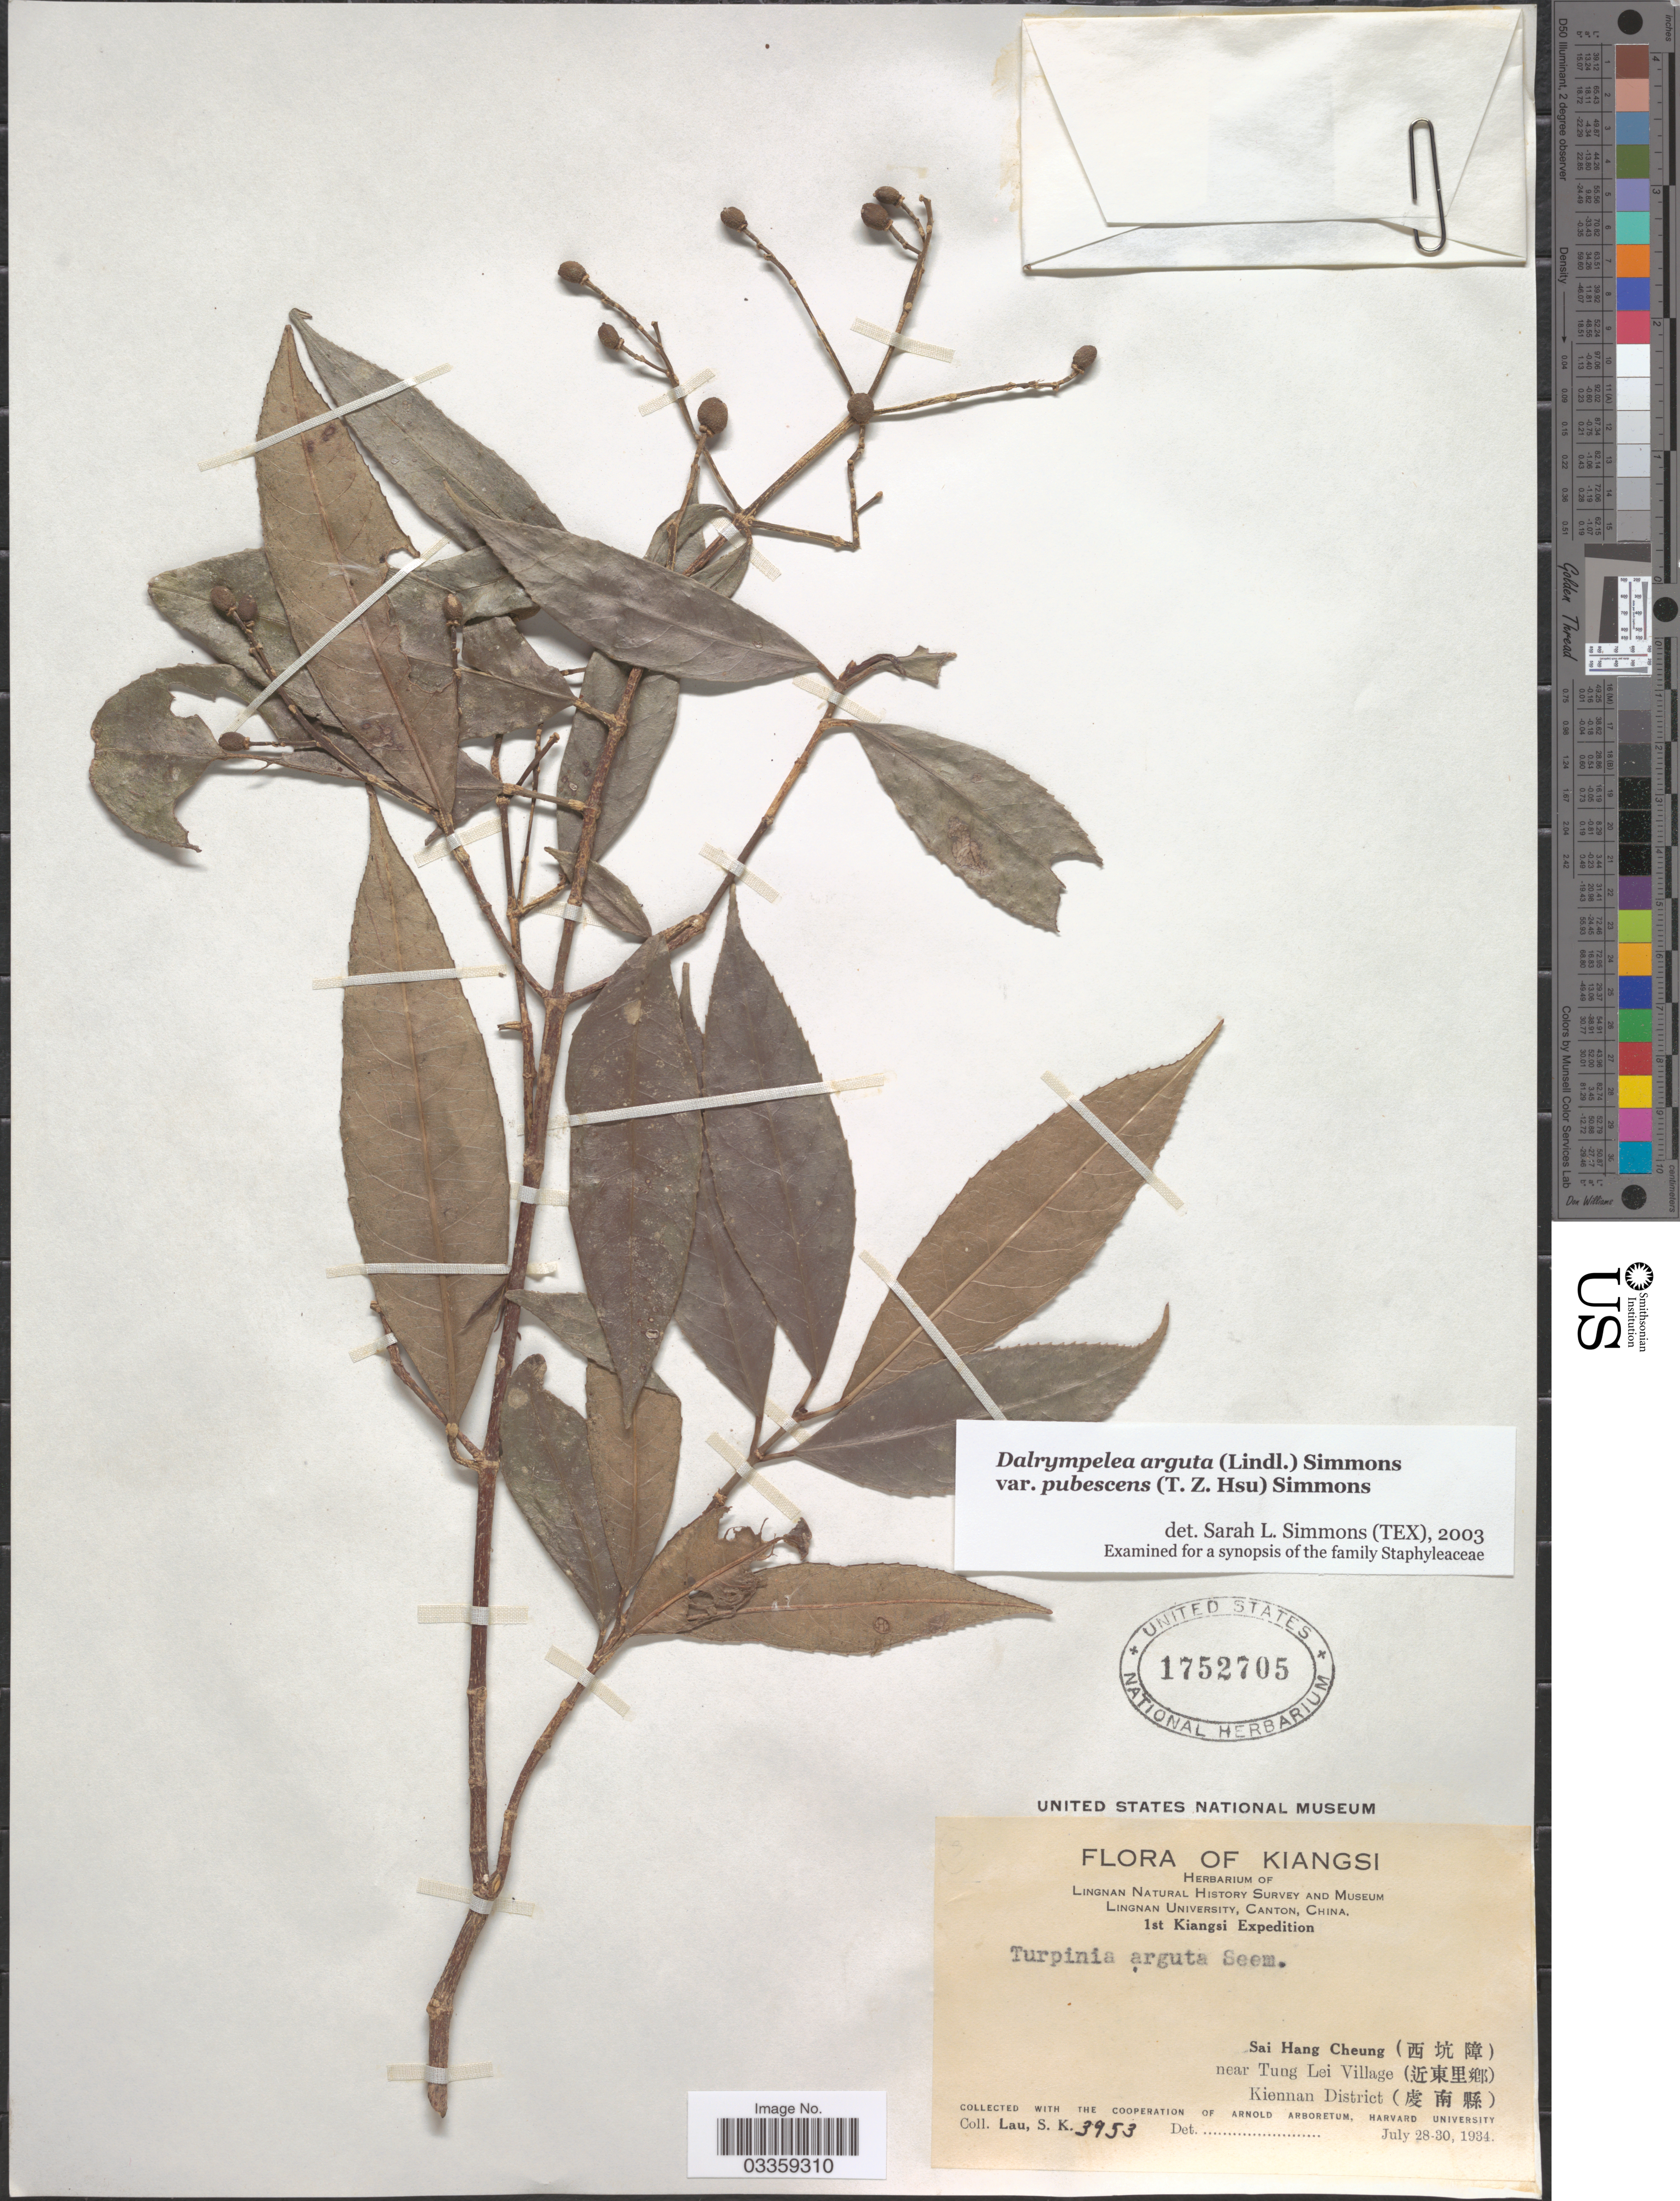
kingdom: Plantae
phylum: Tracheophyta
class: Magnoliopsida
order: Crossosomatales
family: Staphyleaceae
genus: Turpinia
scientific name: Turpinia arguta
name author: (Lindl.) Seem.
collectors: S. K. Lau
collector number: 3953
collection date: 1934-07-28/1934-07-30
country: China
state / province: Jiangxi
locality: Kiangsi, Sai Hang Cheung (X) near Tung Lei Village (X), Kiennan District (X).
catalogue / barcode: US 1752705